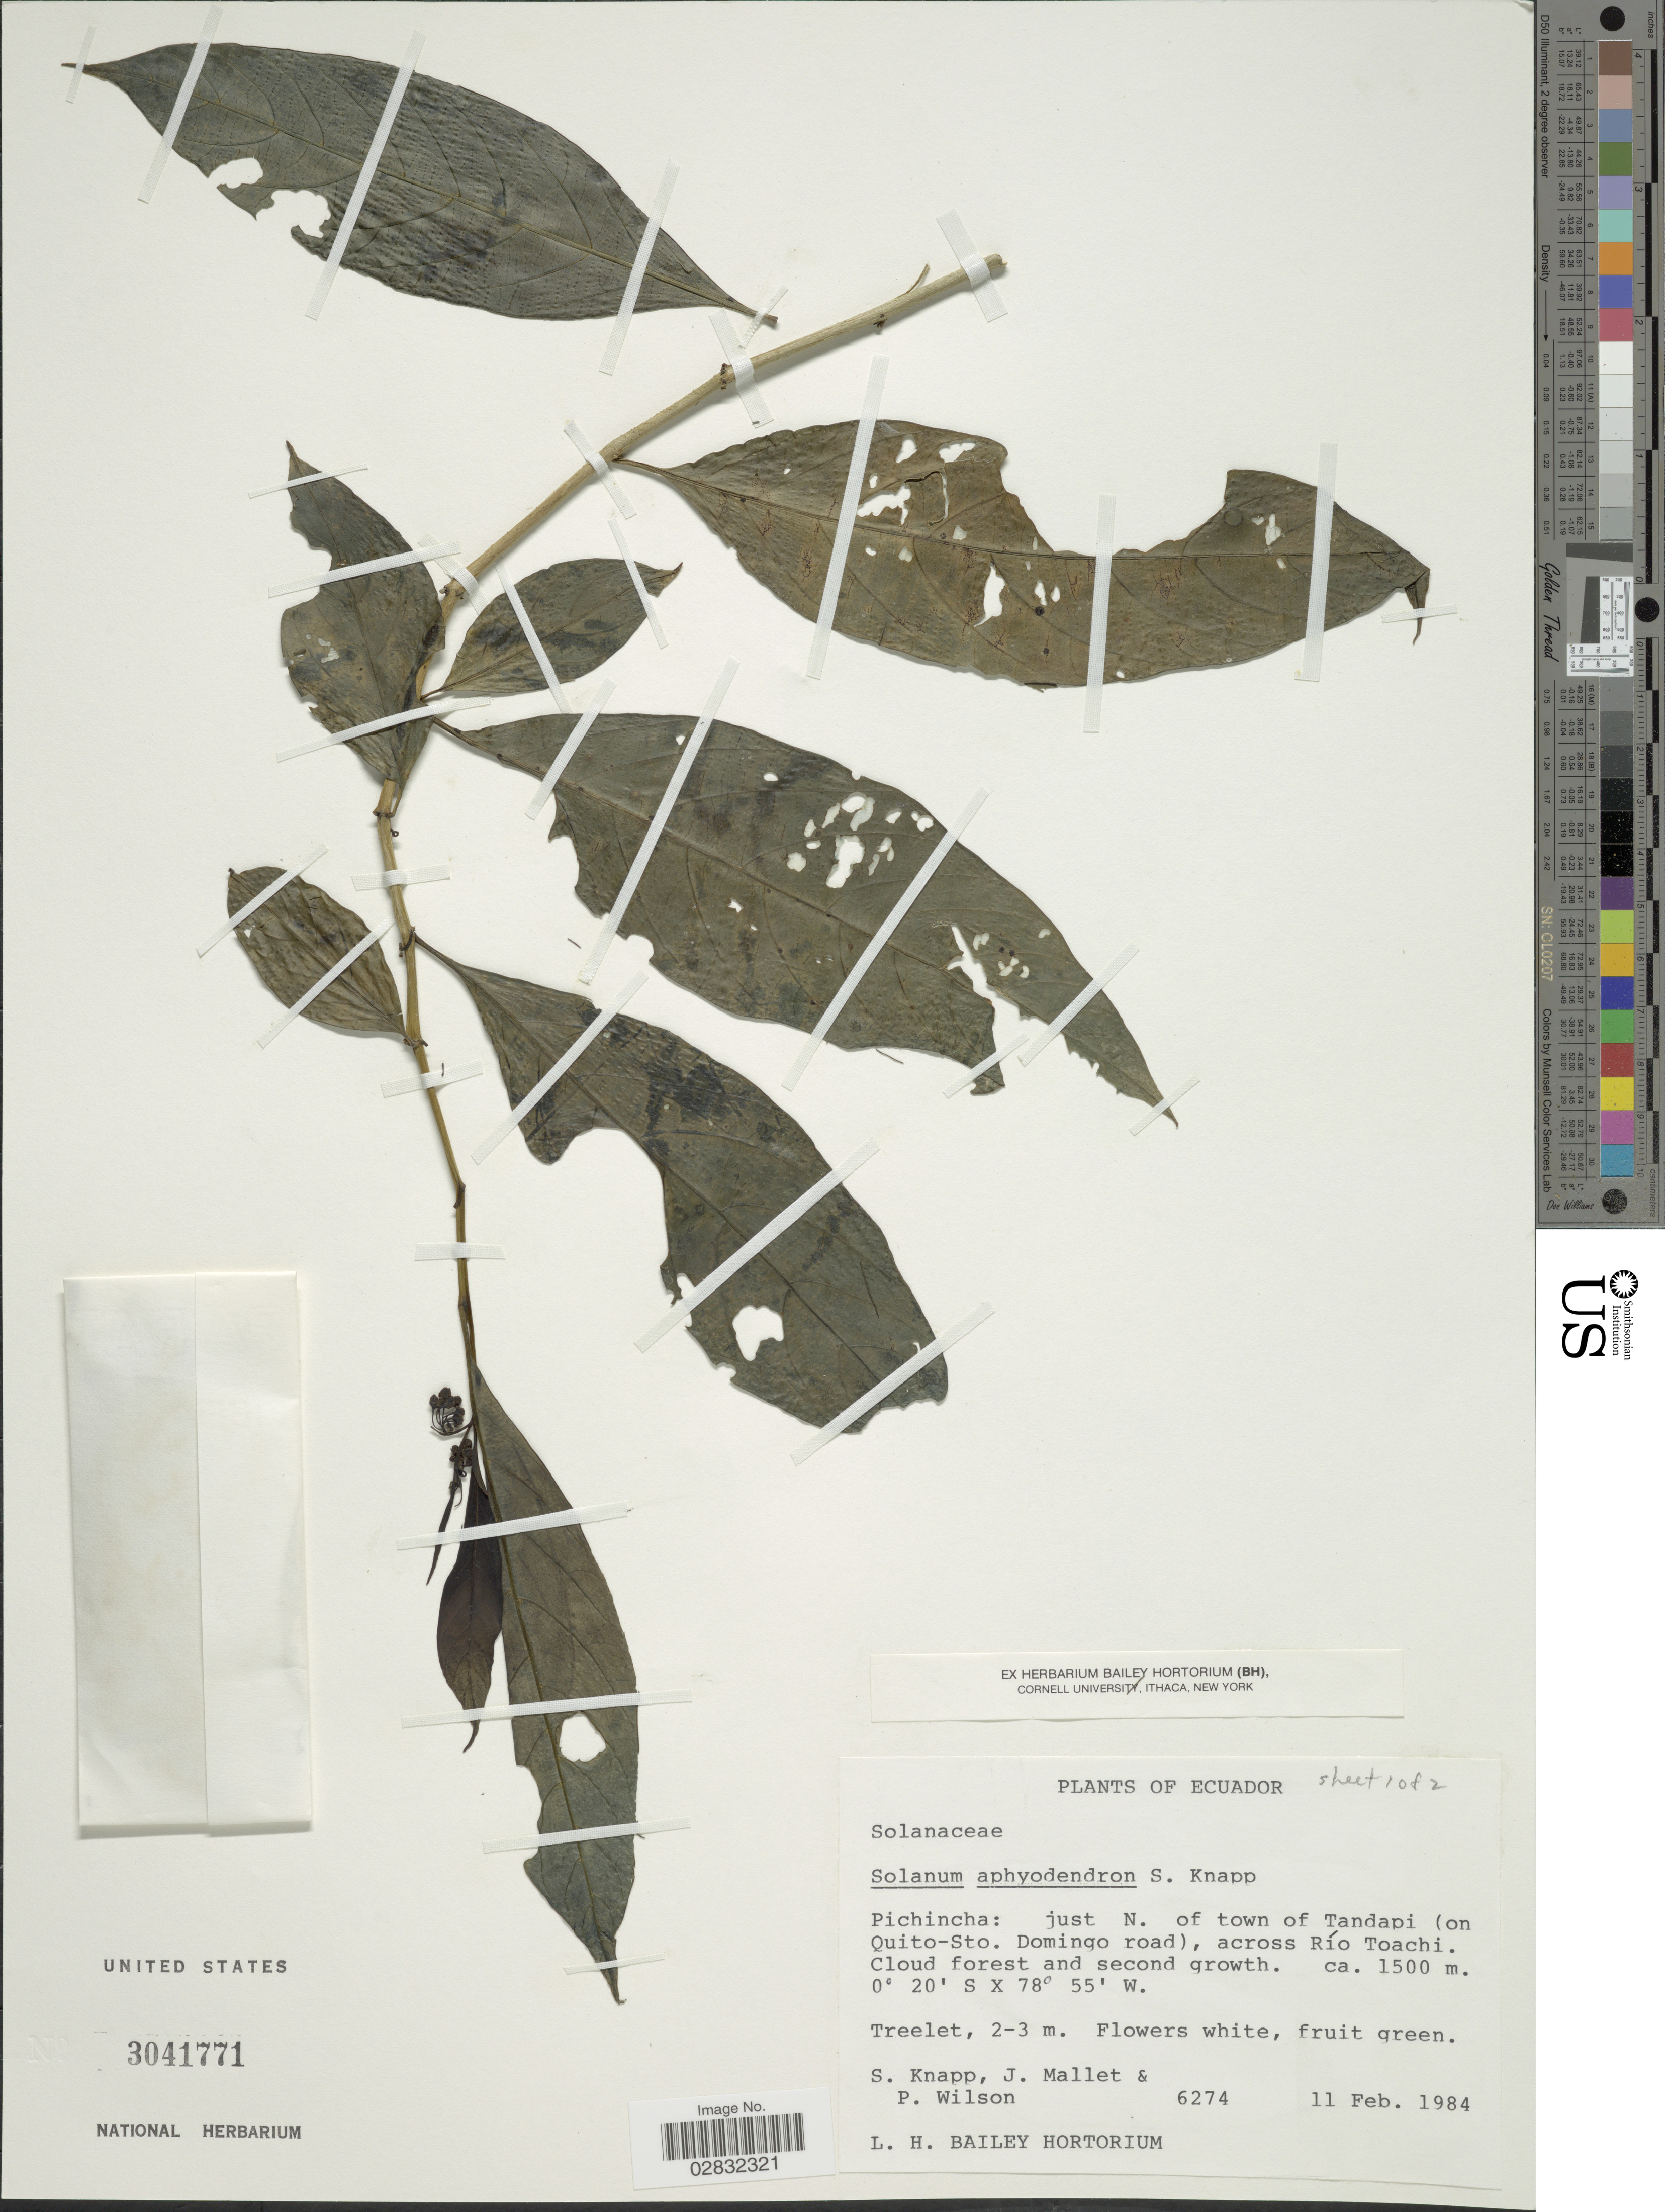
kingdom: Plantae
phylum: Tracheophyta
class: Magnoliopsida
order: Solanales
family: Solanaceae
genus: Solanum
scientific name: Solanum aphyodendron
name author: S. Knapp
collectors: S. Knapp, J. Mallet & P. Wilson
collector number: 6274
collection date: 1984-02-11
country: Ecuador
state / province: Pichincha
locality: Pichincha: just N. of town of Tandapi (on Quito-Sto. Domingo road), across Río Toachi.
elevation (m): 1500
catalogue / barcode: US 3041771